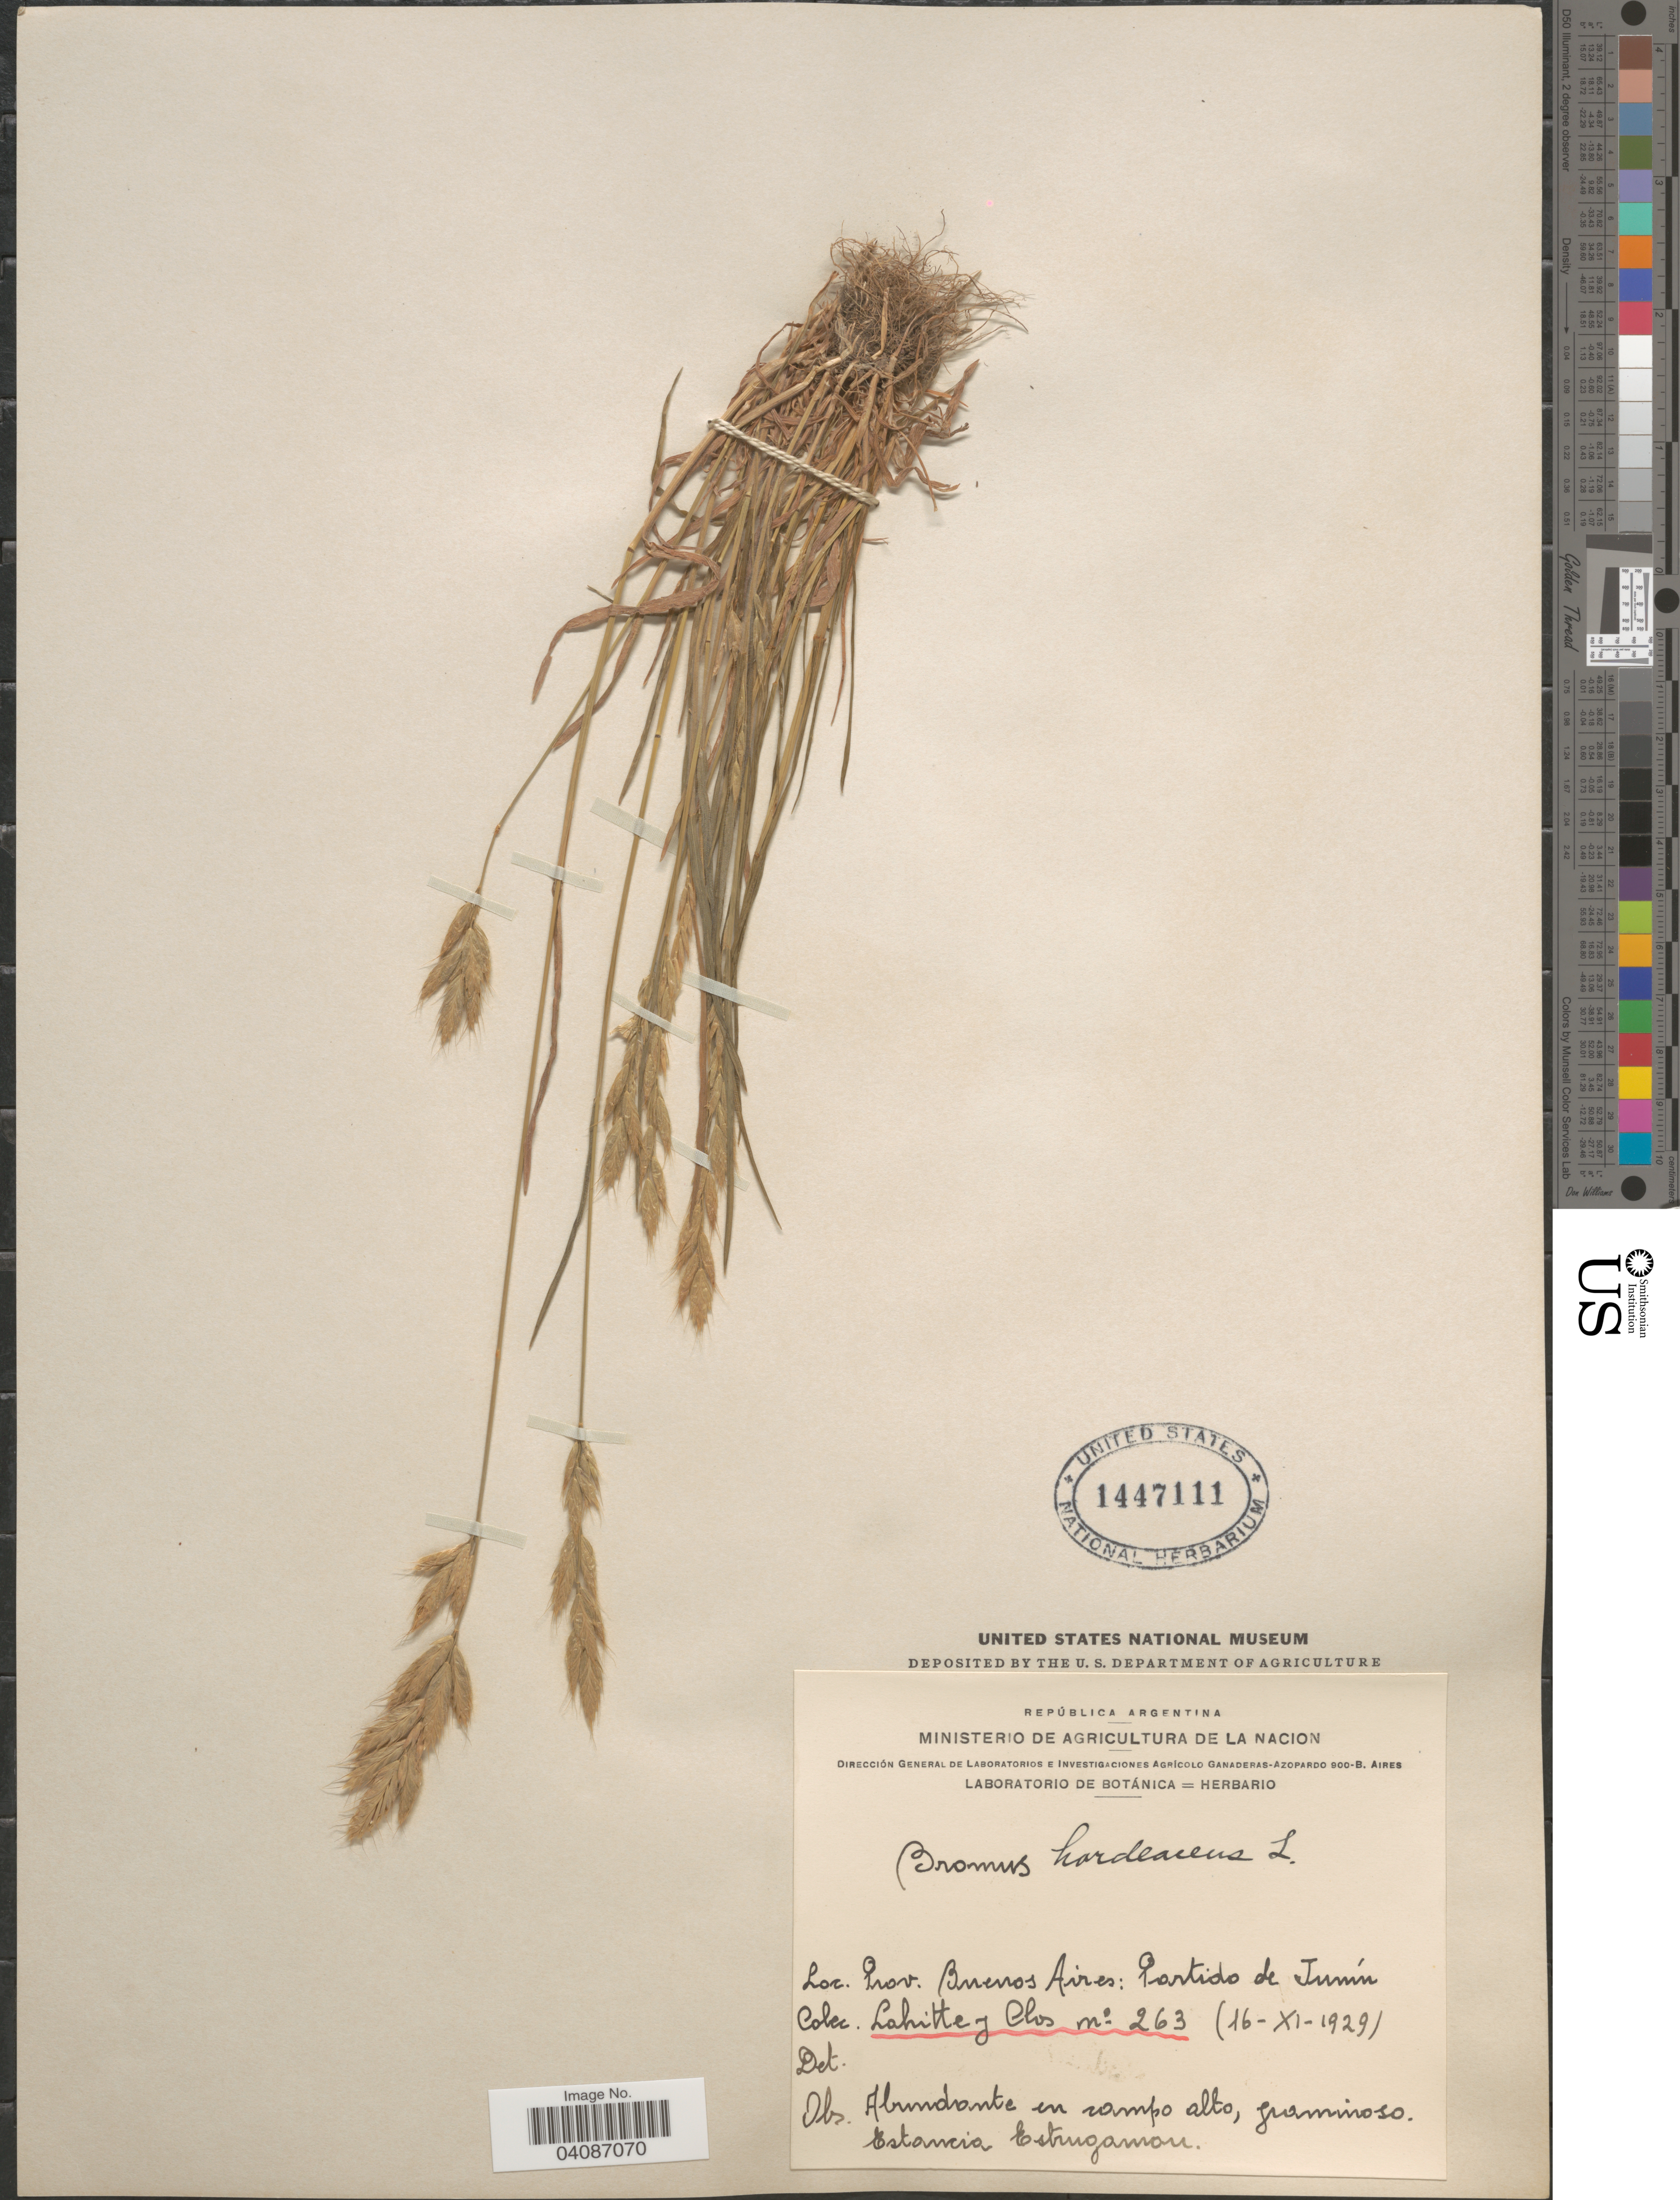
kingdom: Plantae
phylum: Tracheophyta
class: Liliopsida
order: Poales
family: Poaceae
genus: Bromus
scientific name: Bromus hordeaceus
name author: L.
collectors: -. Lahitte & Clos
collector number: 263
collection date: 1929-11-16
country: Argentina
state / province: Buenos Aires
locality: Partido de Junín.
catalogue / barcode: US 1447111